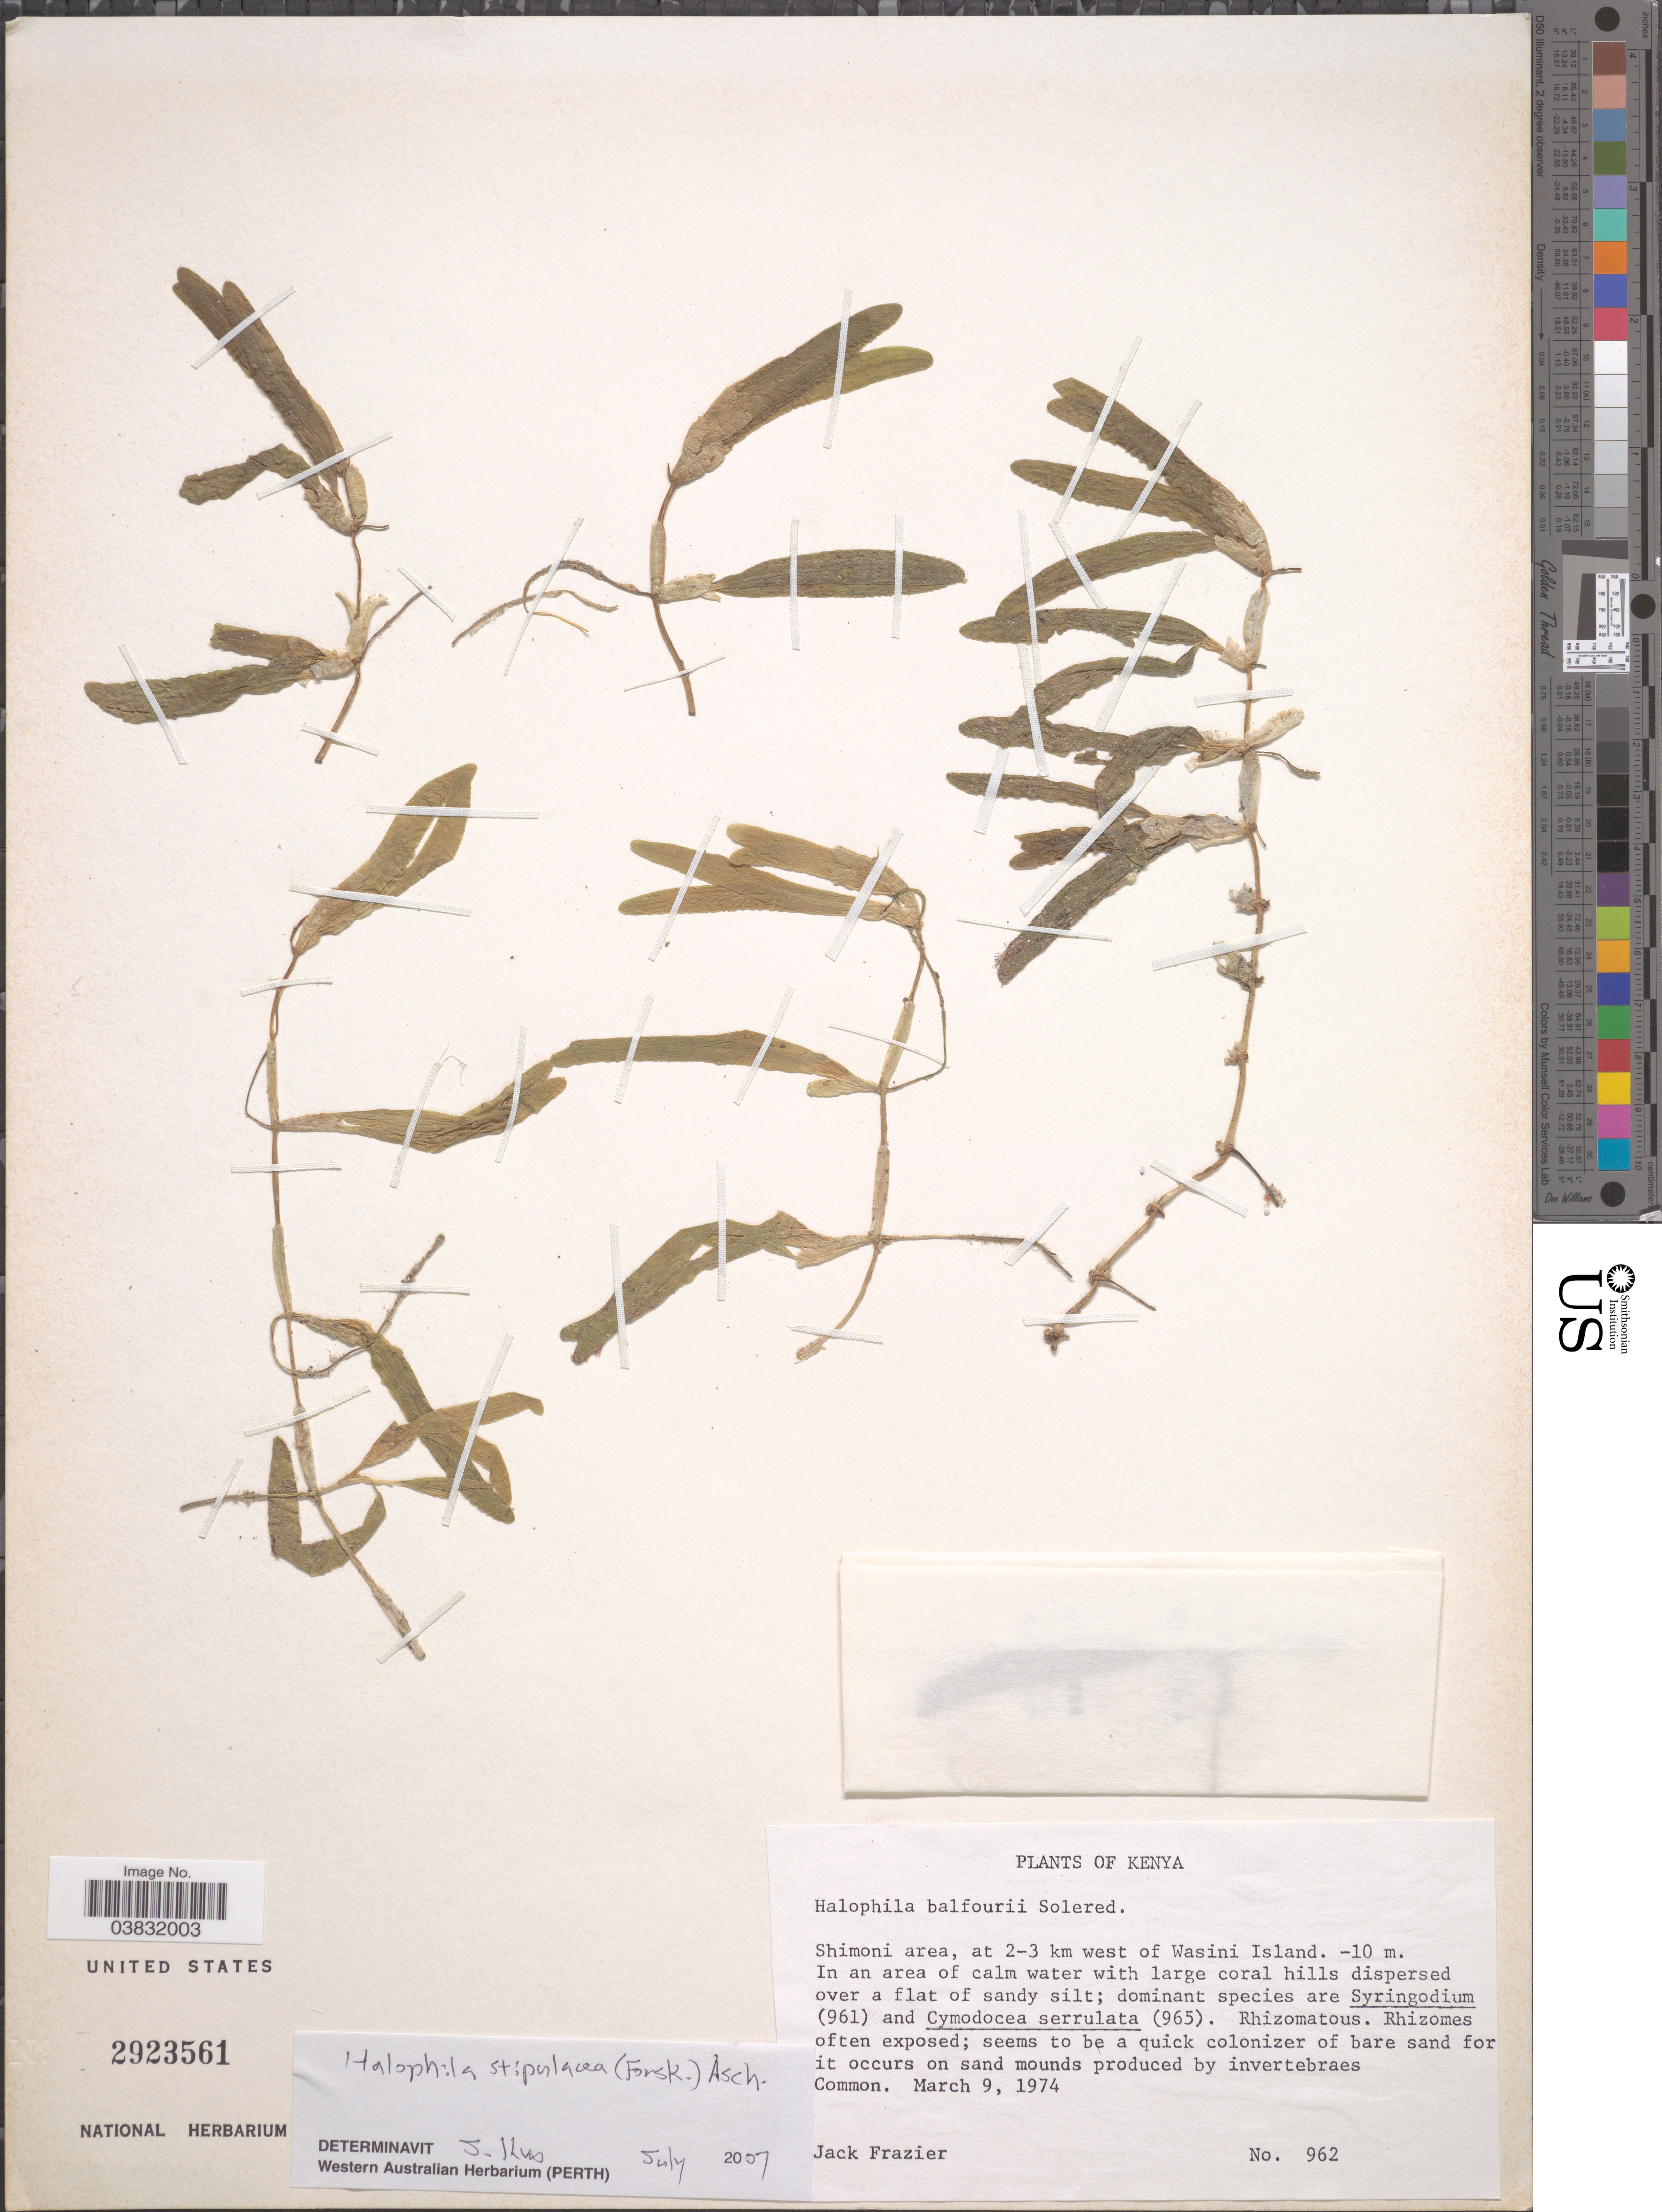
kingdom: Plantae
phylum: Tracheophyta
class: Liliopsida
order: Alismatales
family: Hydrocharitaceae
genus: Halophila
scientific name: Halophila ovalis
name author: (R. Br.) Hook. f.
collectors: J. Frazier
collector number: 962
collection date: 1974-03-09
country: Kenya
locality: Shimoni area, at 2-3 km west of Wasini Island.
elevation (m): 10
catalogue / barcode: US 2923561